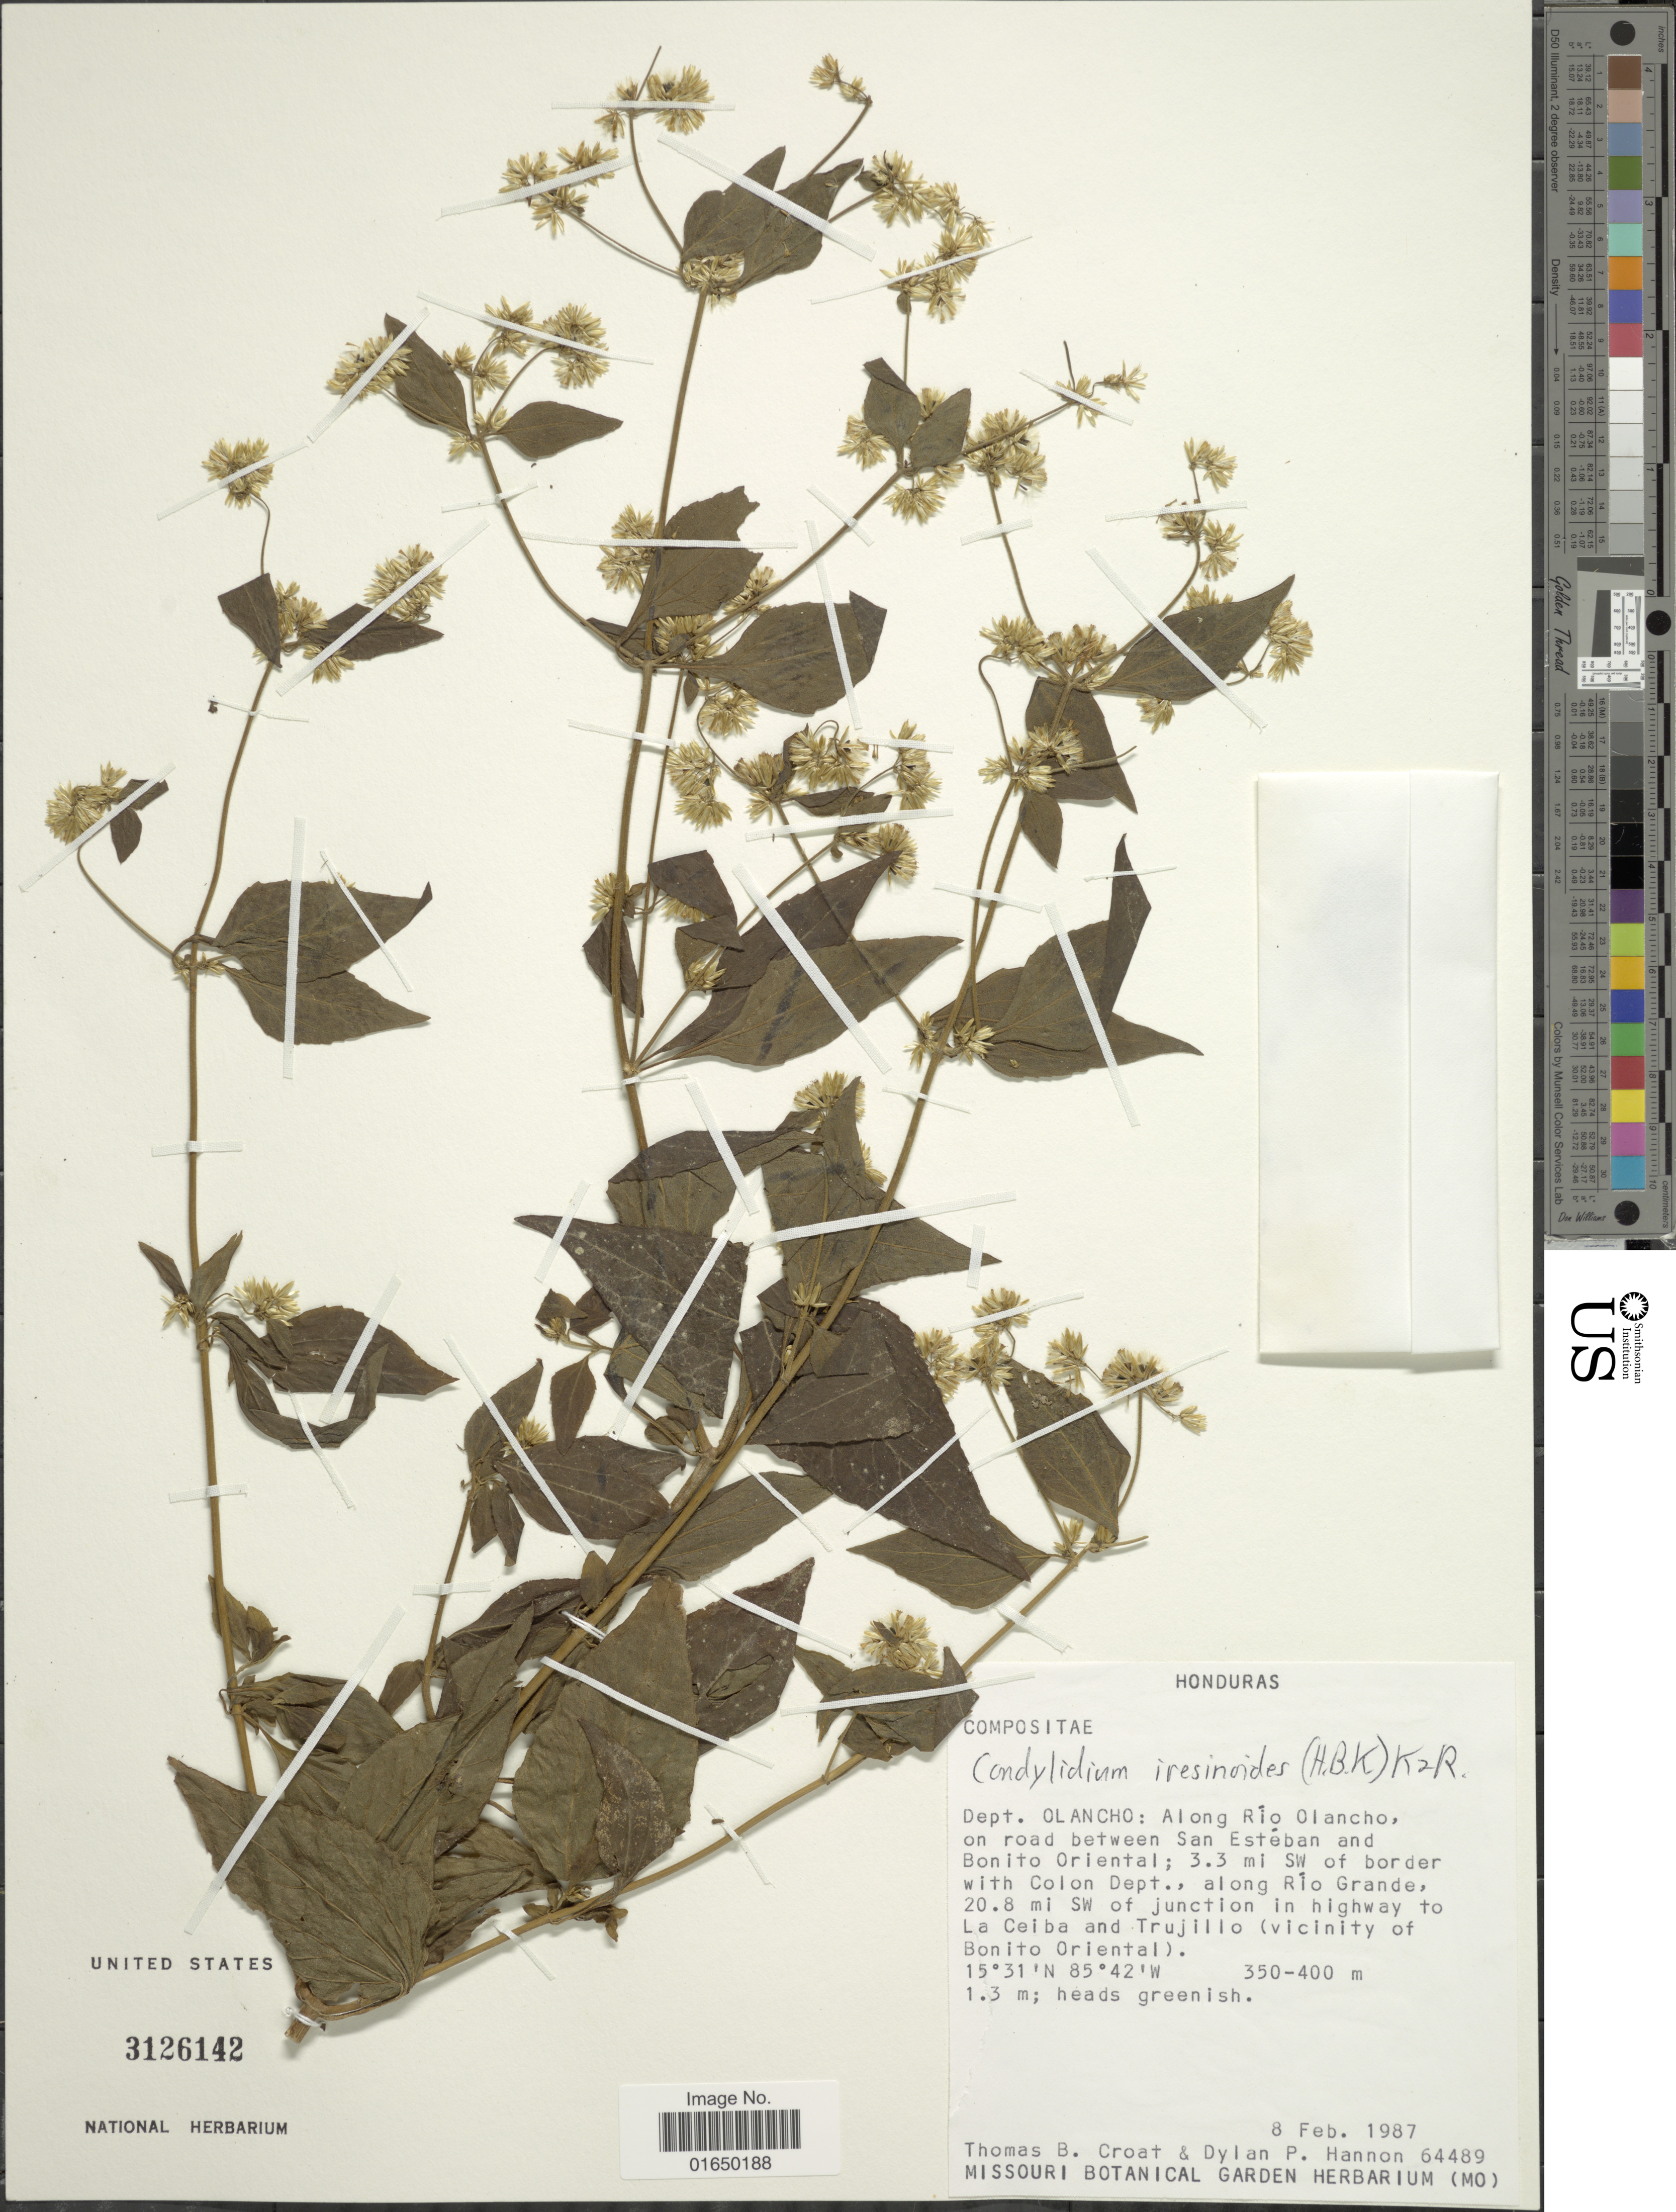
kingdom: Plantae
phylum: Tracheophyta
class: Magnoliopsida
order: Asterales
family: Asteraceae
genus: Condylidium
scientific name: Condylidium iresinoides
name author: (Kunth) R.M. King & H. Rob.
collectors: T. B. Croat & D. Hannon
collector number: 64489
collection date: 1987-02-08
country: Honduras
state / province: Olancho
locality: Dept. Olancho: Along Río Olancho, on road between San Estéban and Bonito Oriental; 3.3 mi SW of border with Colon Dept., along Río Grande, 20.8 mi SW of junction in highway to La Ceiba and Trujillo (vicinity of Bonito Oriental)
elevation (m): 350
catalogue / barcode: US 3126142